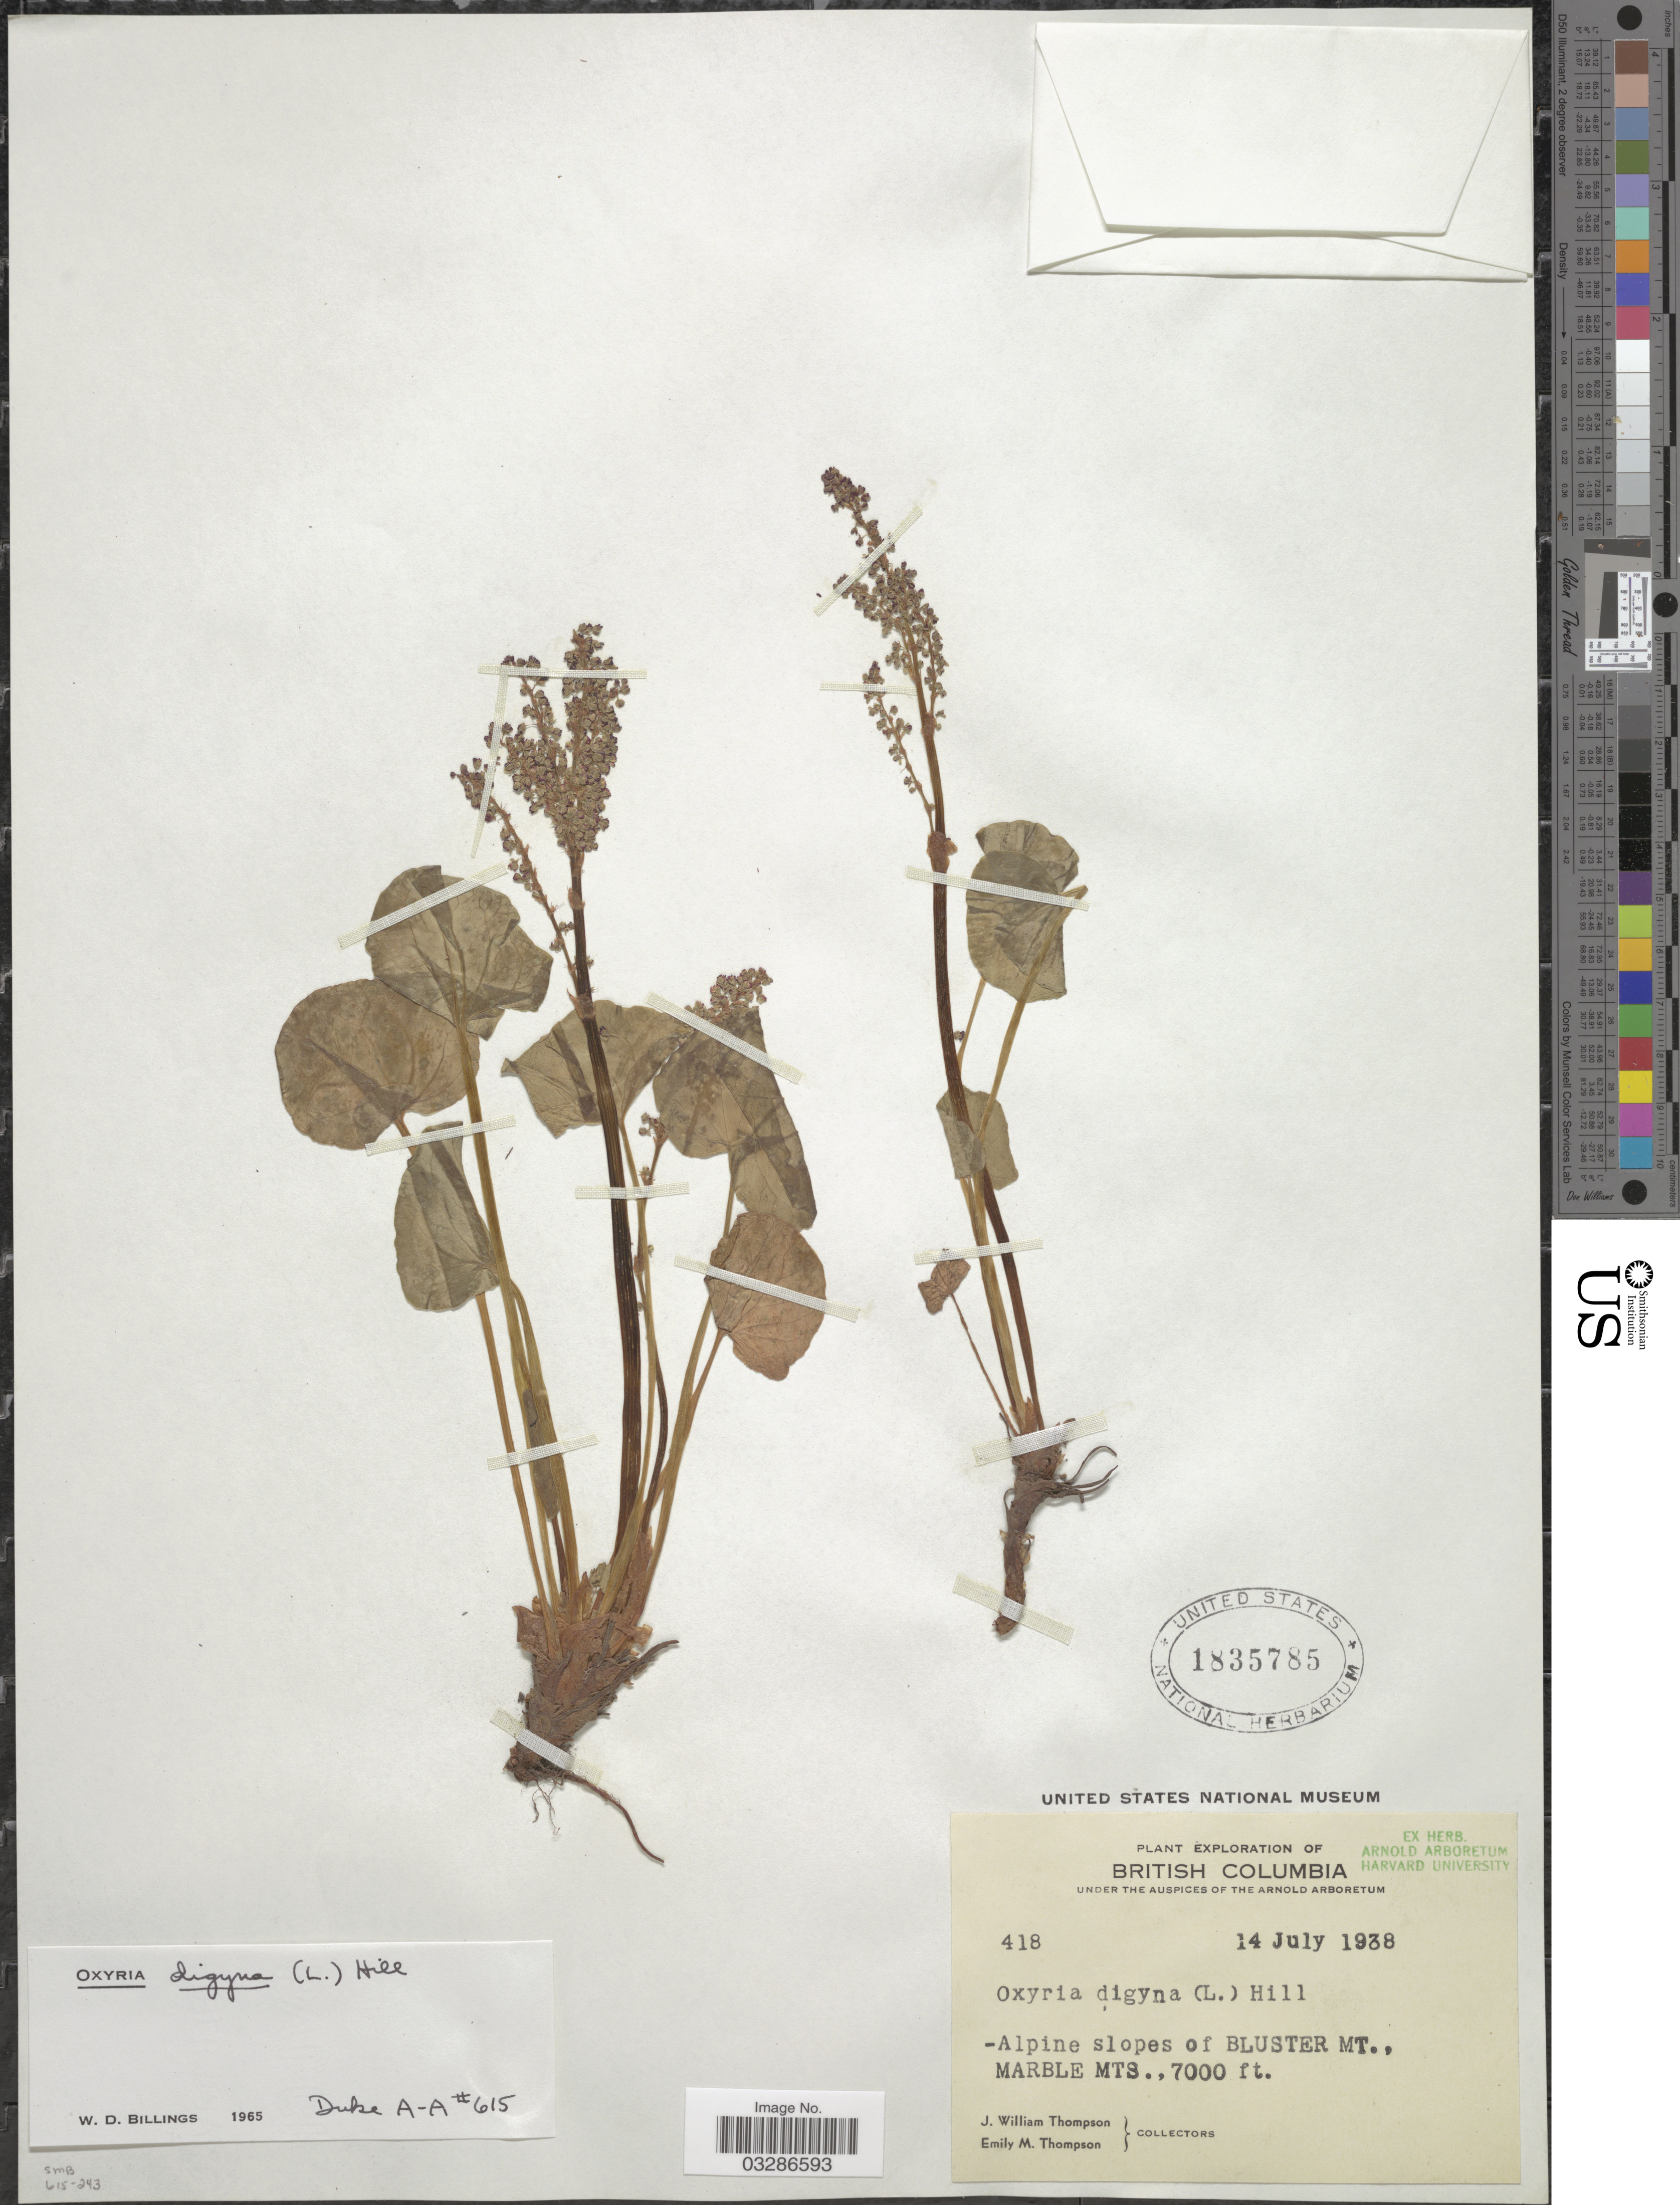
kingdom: Plantae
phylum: Tracheophyta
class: Magnoliopsida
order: Caryophyllales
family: Polygonaceae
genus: Oxyria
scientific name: Oxyria digyna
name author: (L.) Hill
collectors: J. W. Thompson & E. M. Thompson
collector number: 418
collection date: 1938-07-14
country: Canada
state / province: British Columbia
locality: Alpine slopes of Bluster Mt., Marble Mts.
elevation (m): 2134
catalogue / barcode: US 1835785